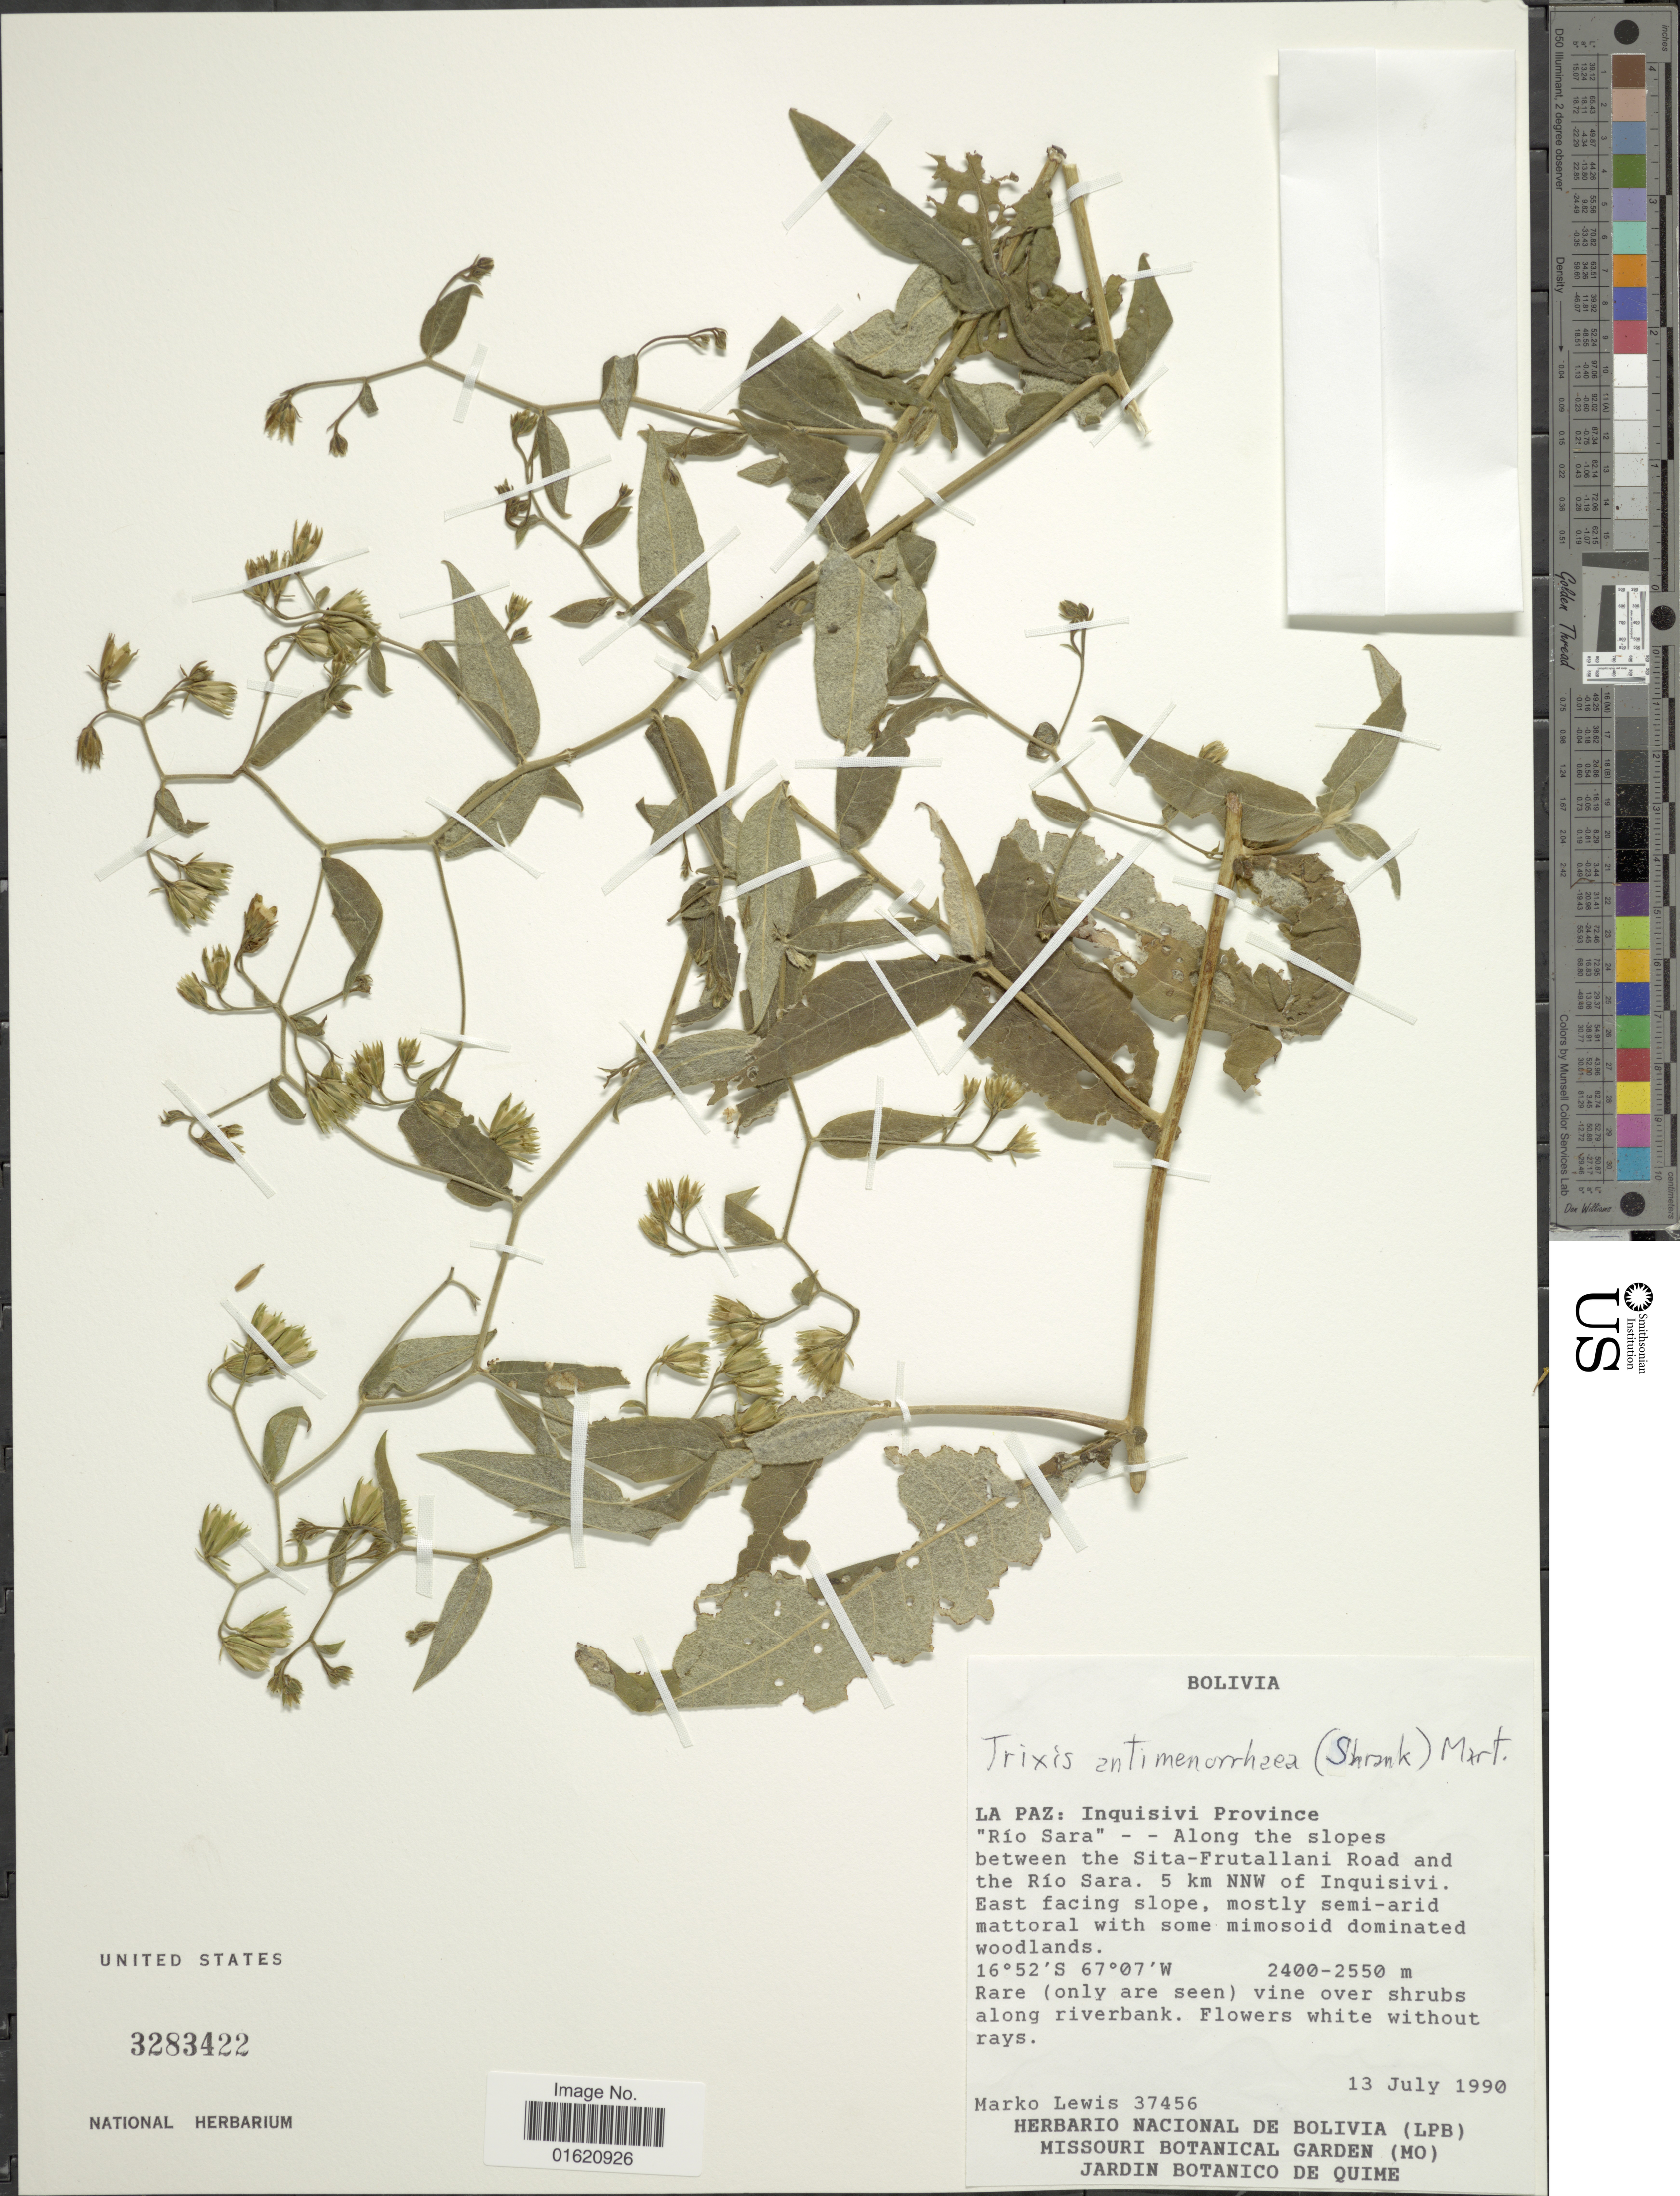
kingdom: Plantae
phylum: Tracheophyta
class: Magnoliopsida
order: Asterales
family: Asteraceae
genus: Trixis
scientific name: Trixis antimenorrhoea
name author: (Schrank) Mart. ex Kuntze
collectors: M. A. Lewis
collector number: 37456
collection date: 1990-07-13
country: Bolivia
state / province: La Paz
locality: Inquisivi Province, "Río Sara", along the slopes between the Sita- Frutallani Road and the Río Sara, 5 km NNW of Inquisivi East facing slope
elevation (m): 2400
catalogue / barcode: US 3283422